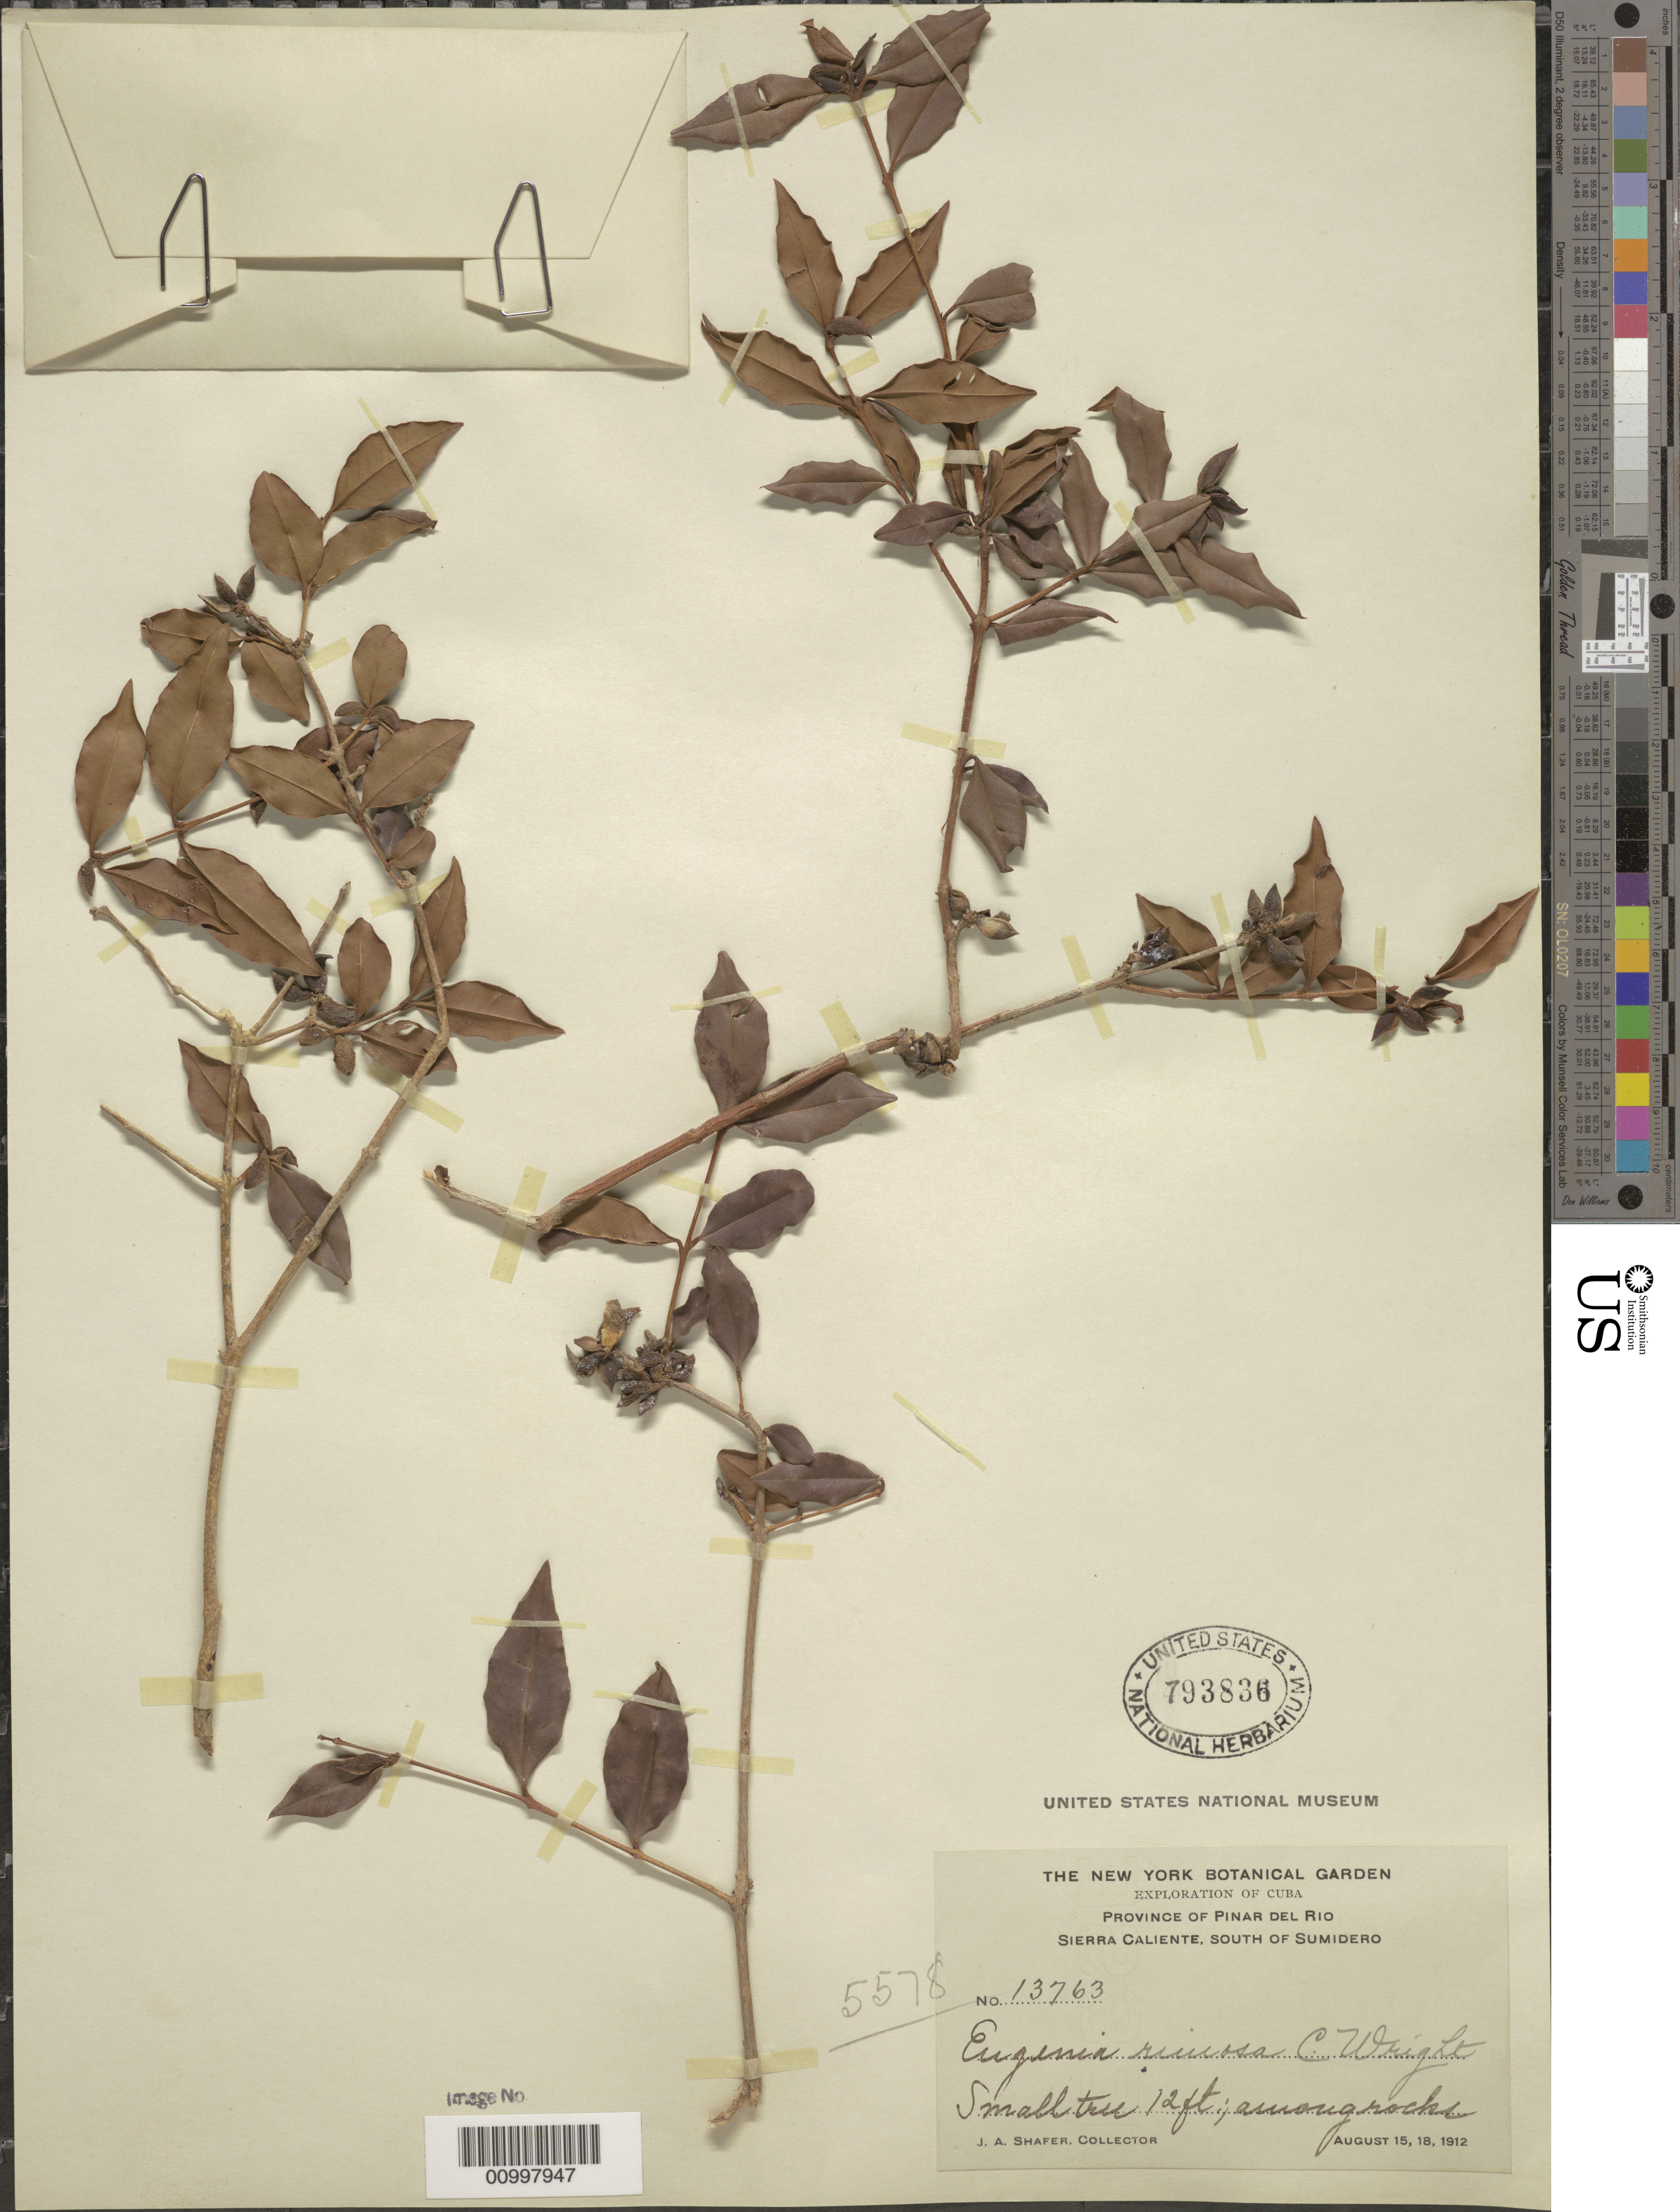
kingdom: Plantae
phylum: Tracheophyta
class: Magnoliopsida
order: Myrtales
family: Myrtaceae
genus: Eugenia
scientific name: Eugenia rimosa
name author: C. Wright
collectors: J. A. Shafer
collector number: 13763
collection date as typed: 15 Aug 1912 to 18 Aug 1912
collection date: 1912-08-15/1912-08-18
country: Cuba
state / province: Pinar del Rio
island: Cuba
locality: Sierra Caliente, south of Sumidero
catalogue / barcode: US 793836